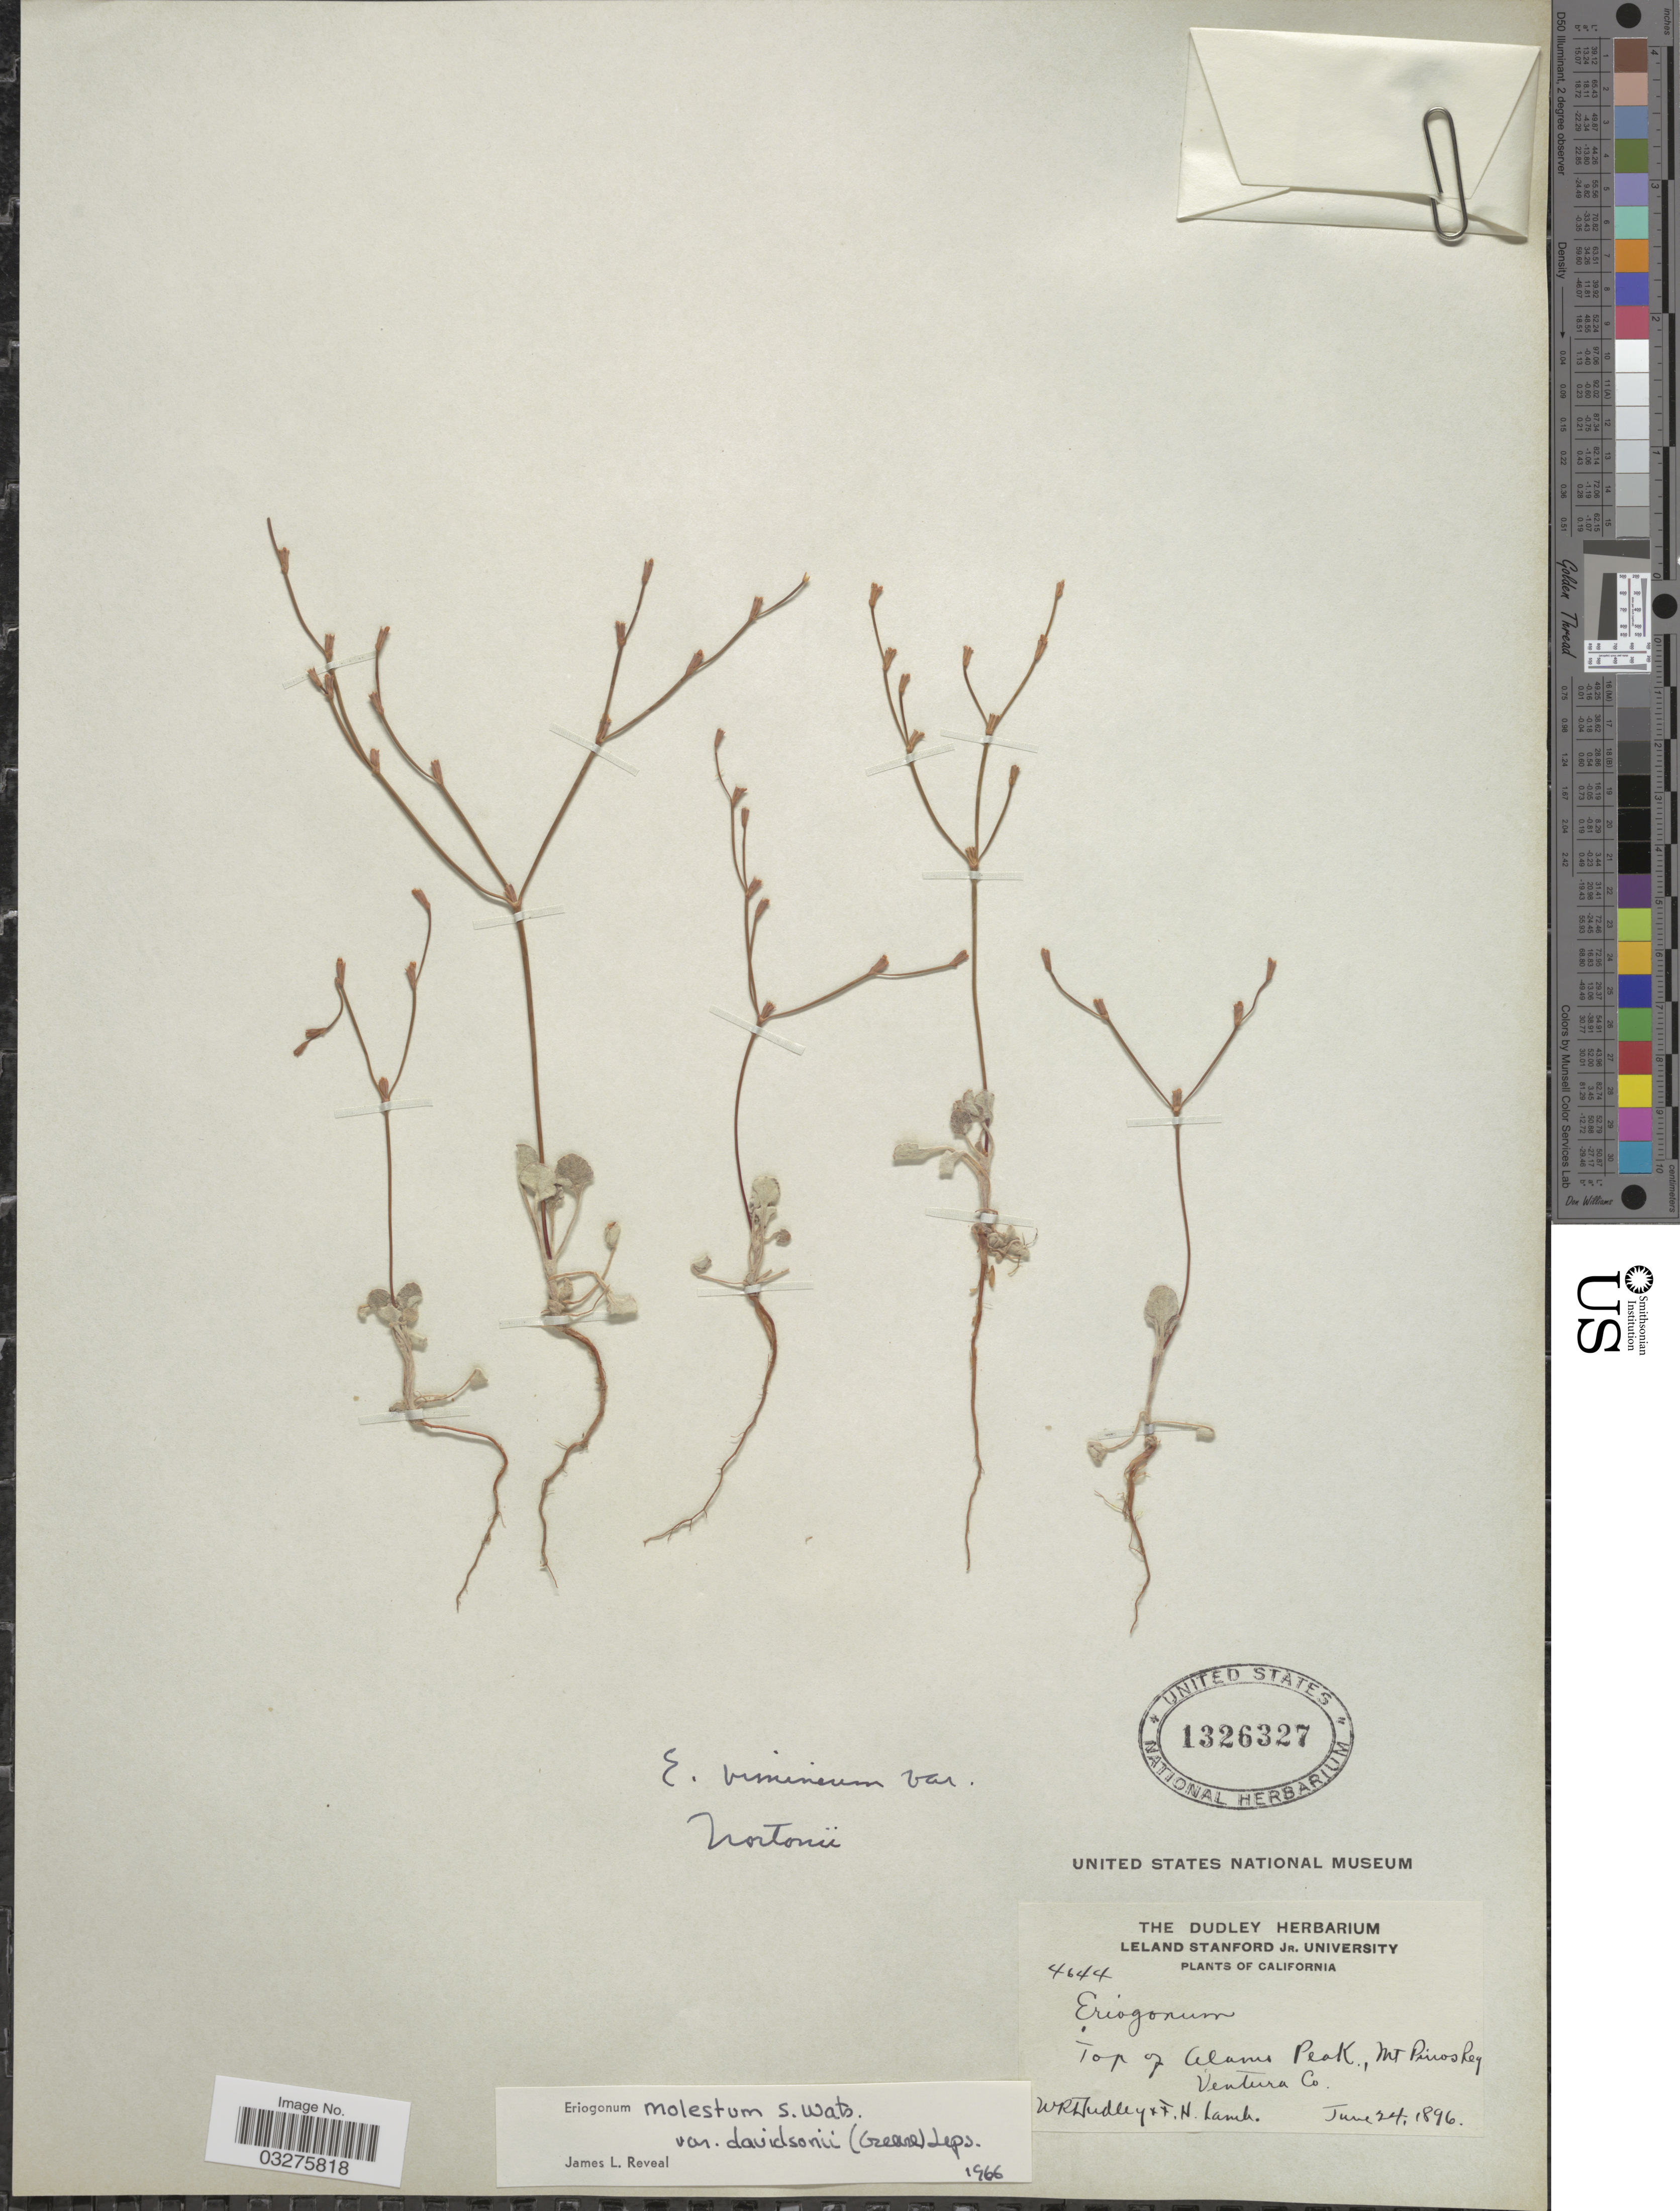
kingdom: Plantae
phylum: Tracheophyta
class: Magnoliopsida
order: Caryophyllales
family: Polygonaceae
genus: Eriogonum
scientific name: Eriogonum davidsonii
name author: Greene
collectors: W. Dudley & F. H. Lamb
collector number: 4644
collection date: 1896-06-24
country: United States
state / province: California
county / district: Ventura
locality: Top of Alamo Peak, Mt Pinos Reg, Ventura Co.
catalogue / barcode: US 1326327